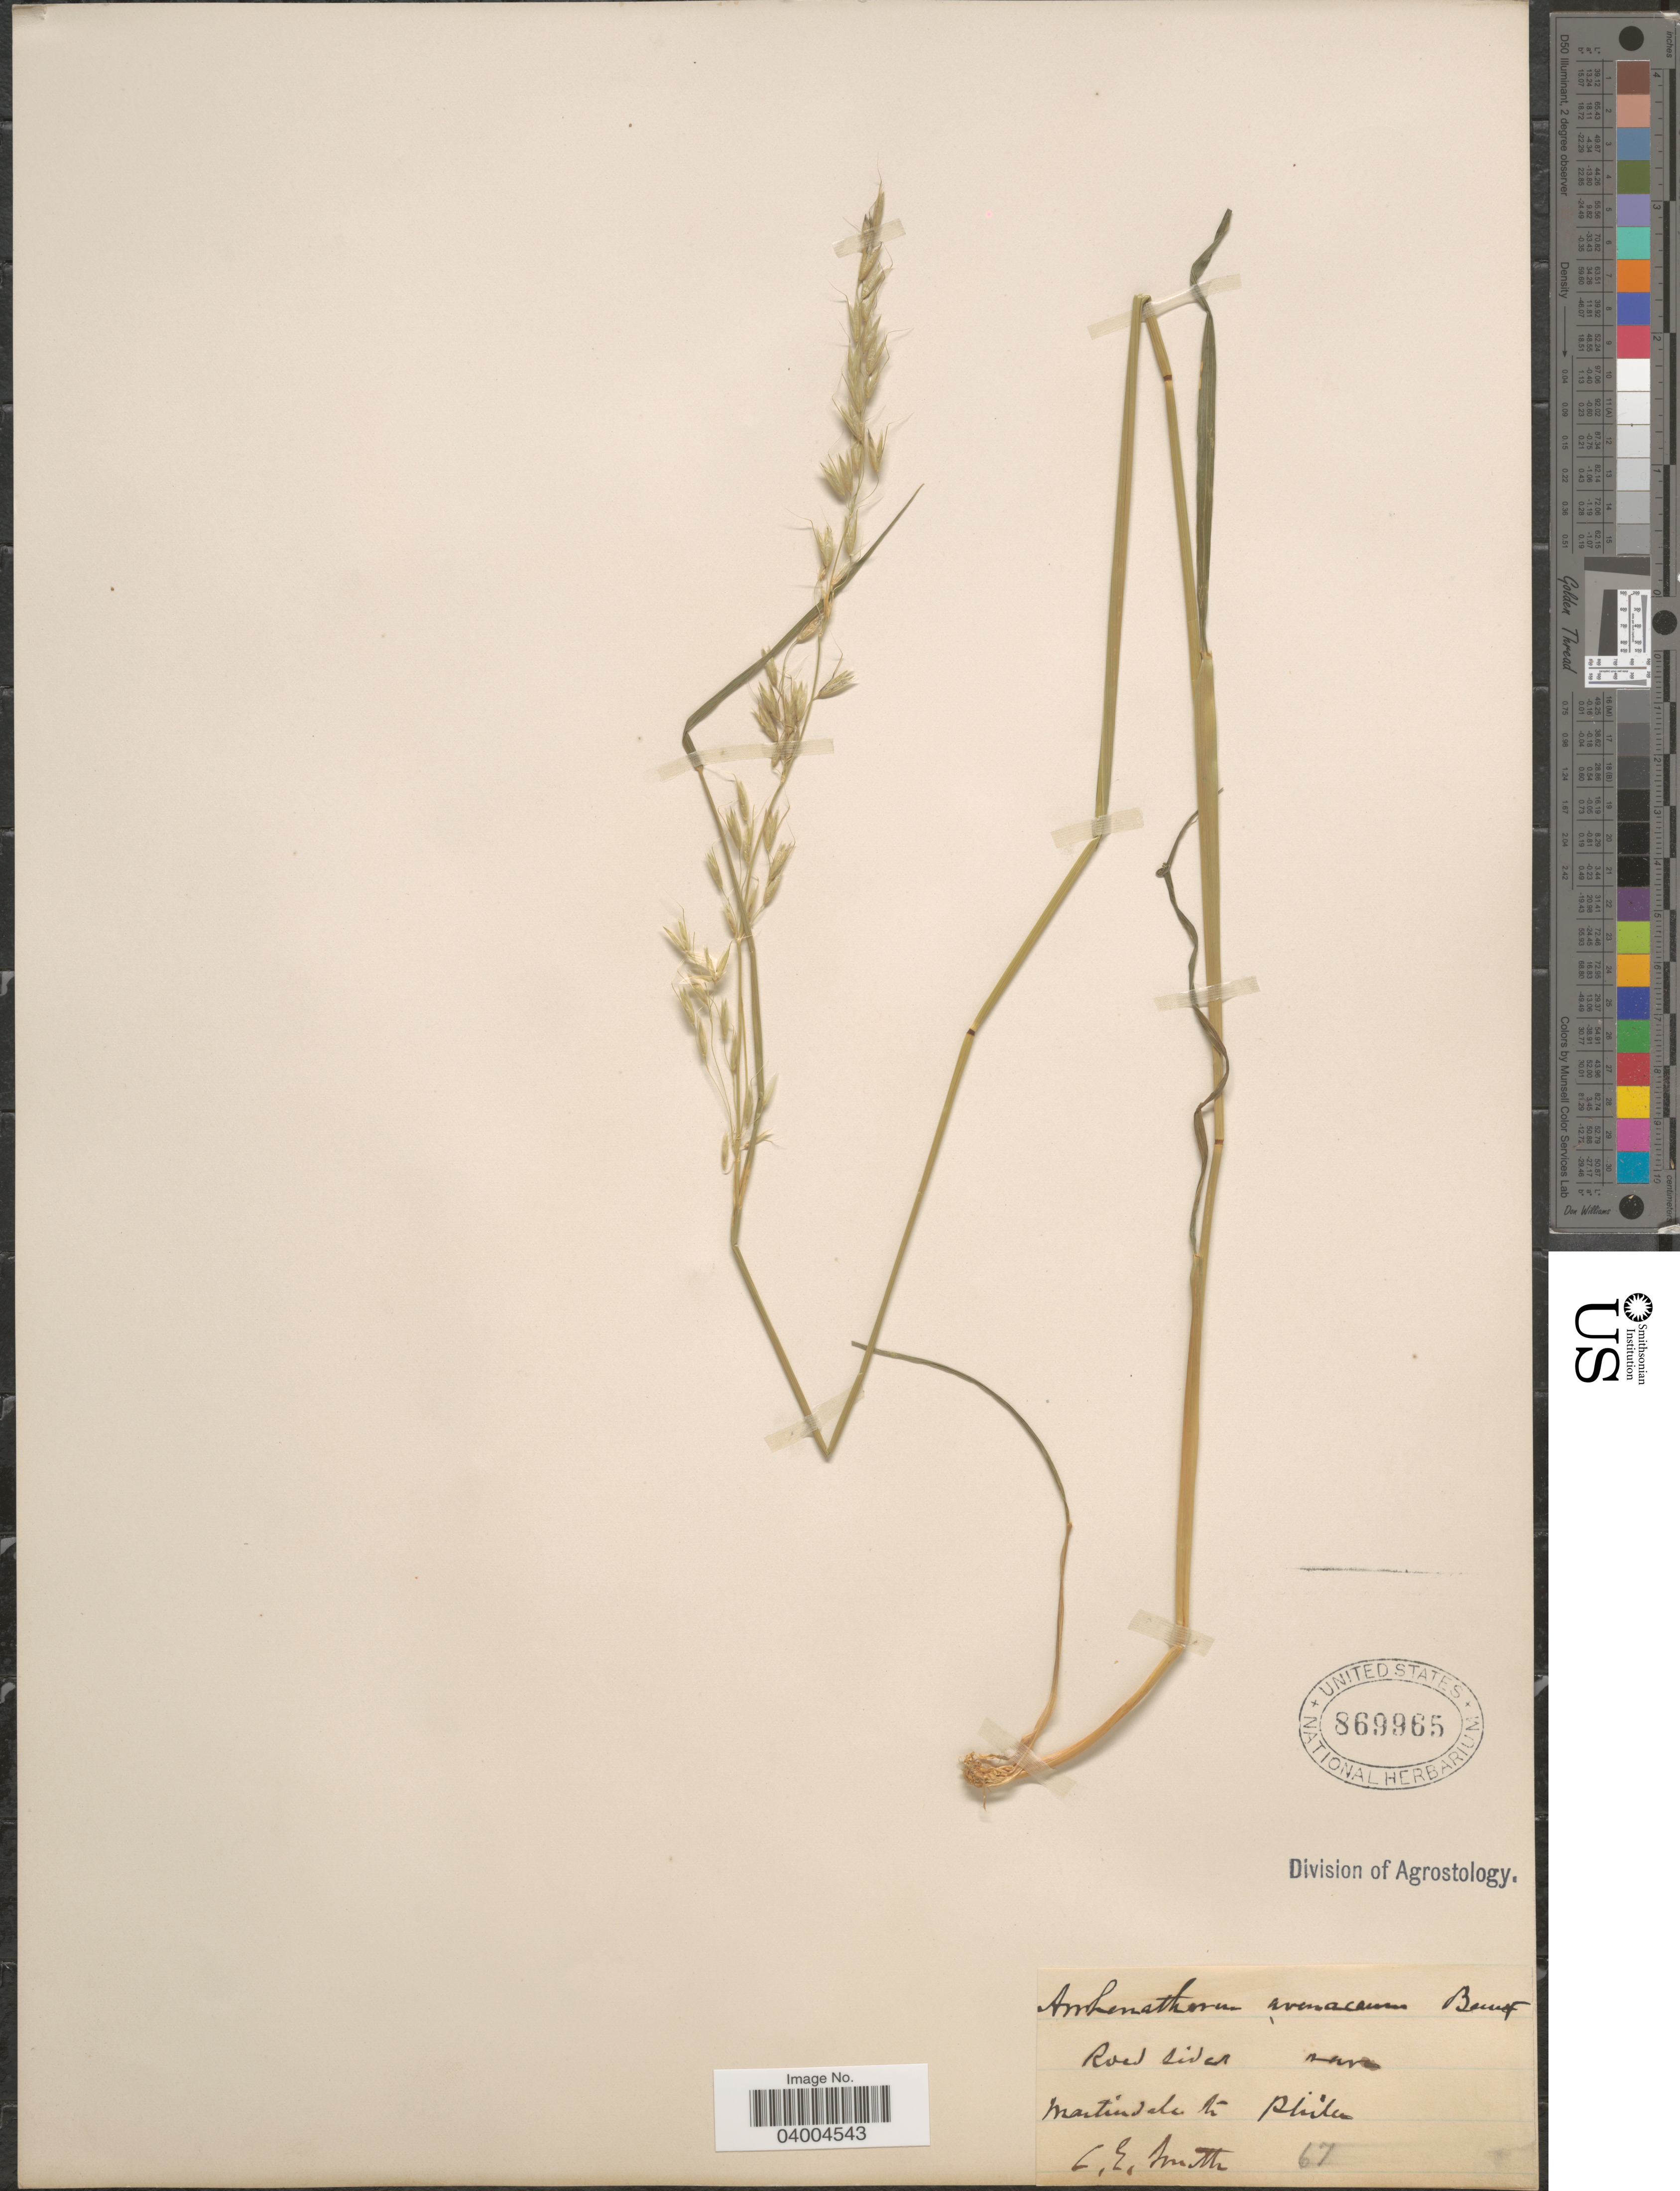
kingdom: Plantae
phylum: Tracheophyta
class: Liliopsida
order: Poales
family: Poaceae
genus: Arrhenatherum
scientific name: Arrhenatherum elatius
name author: (L.) J. Presl & C. Presl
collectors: C. E. Smith Jr.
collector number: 67?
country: United States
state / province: Pennsylvania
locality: Martindale to Phila.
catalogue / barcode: US 869965